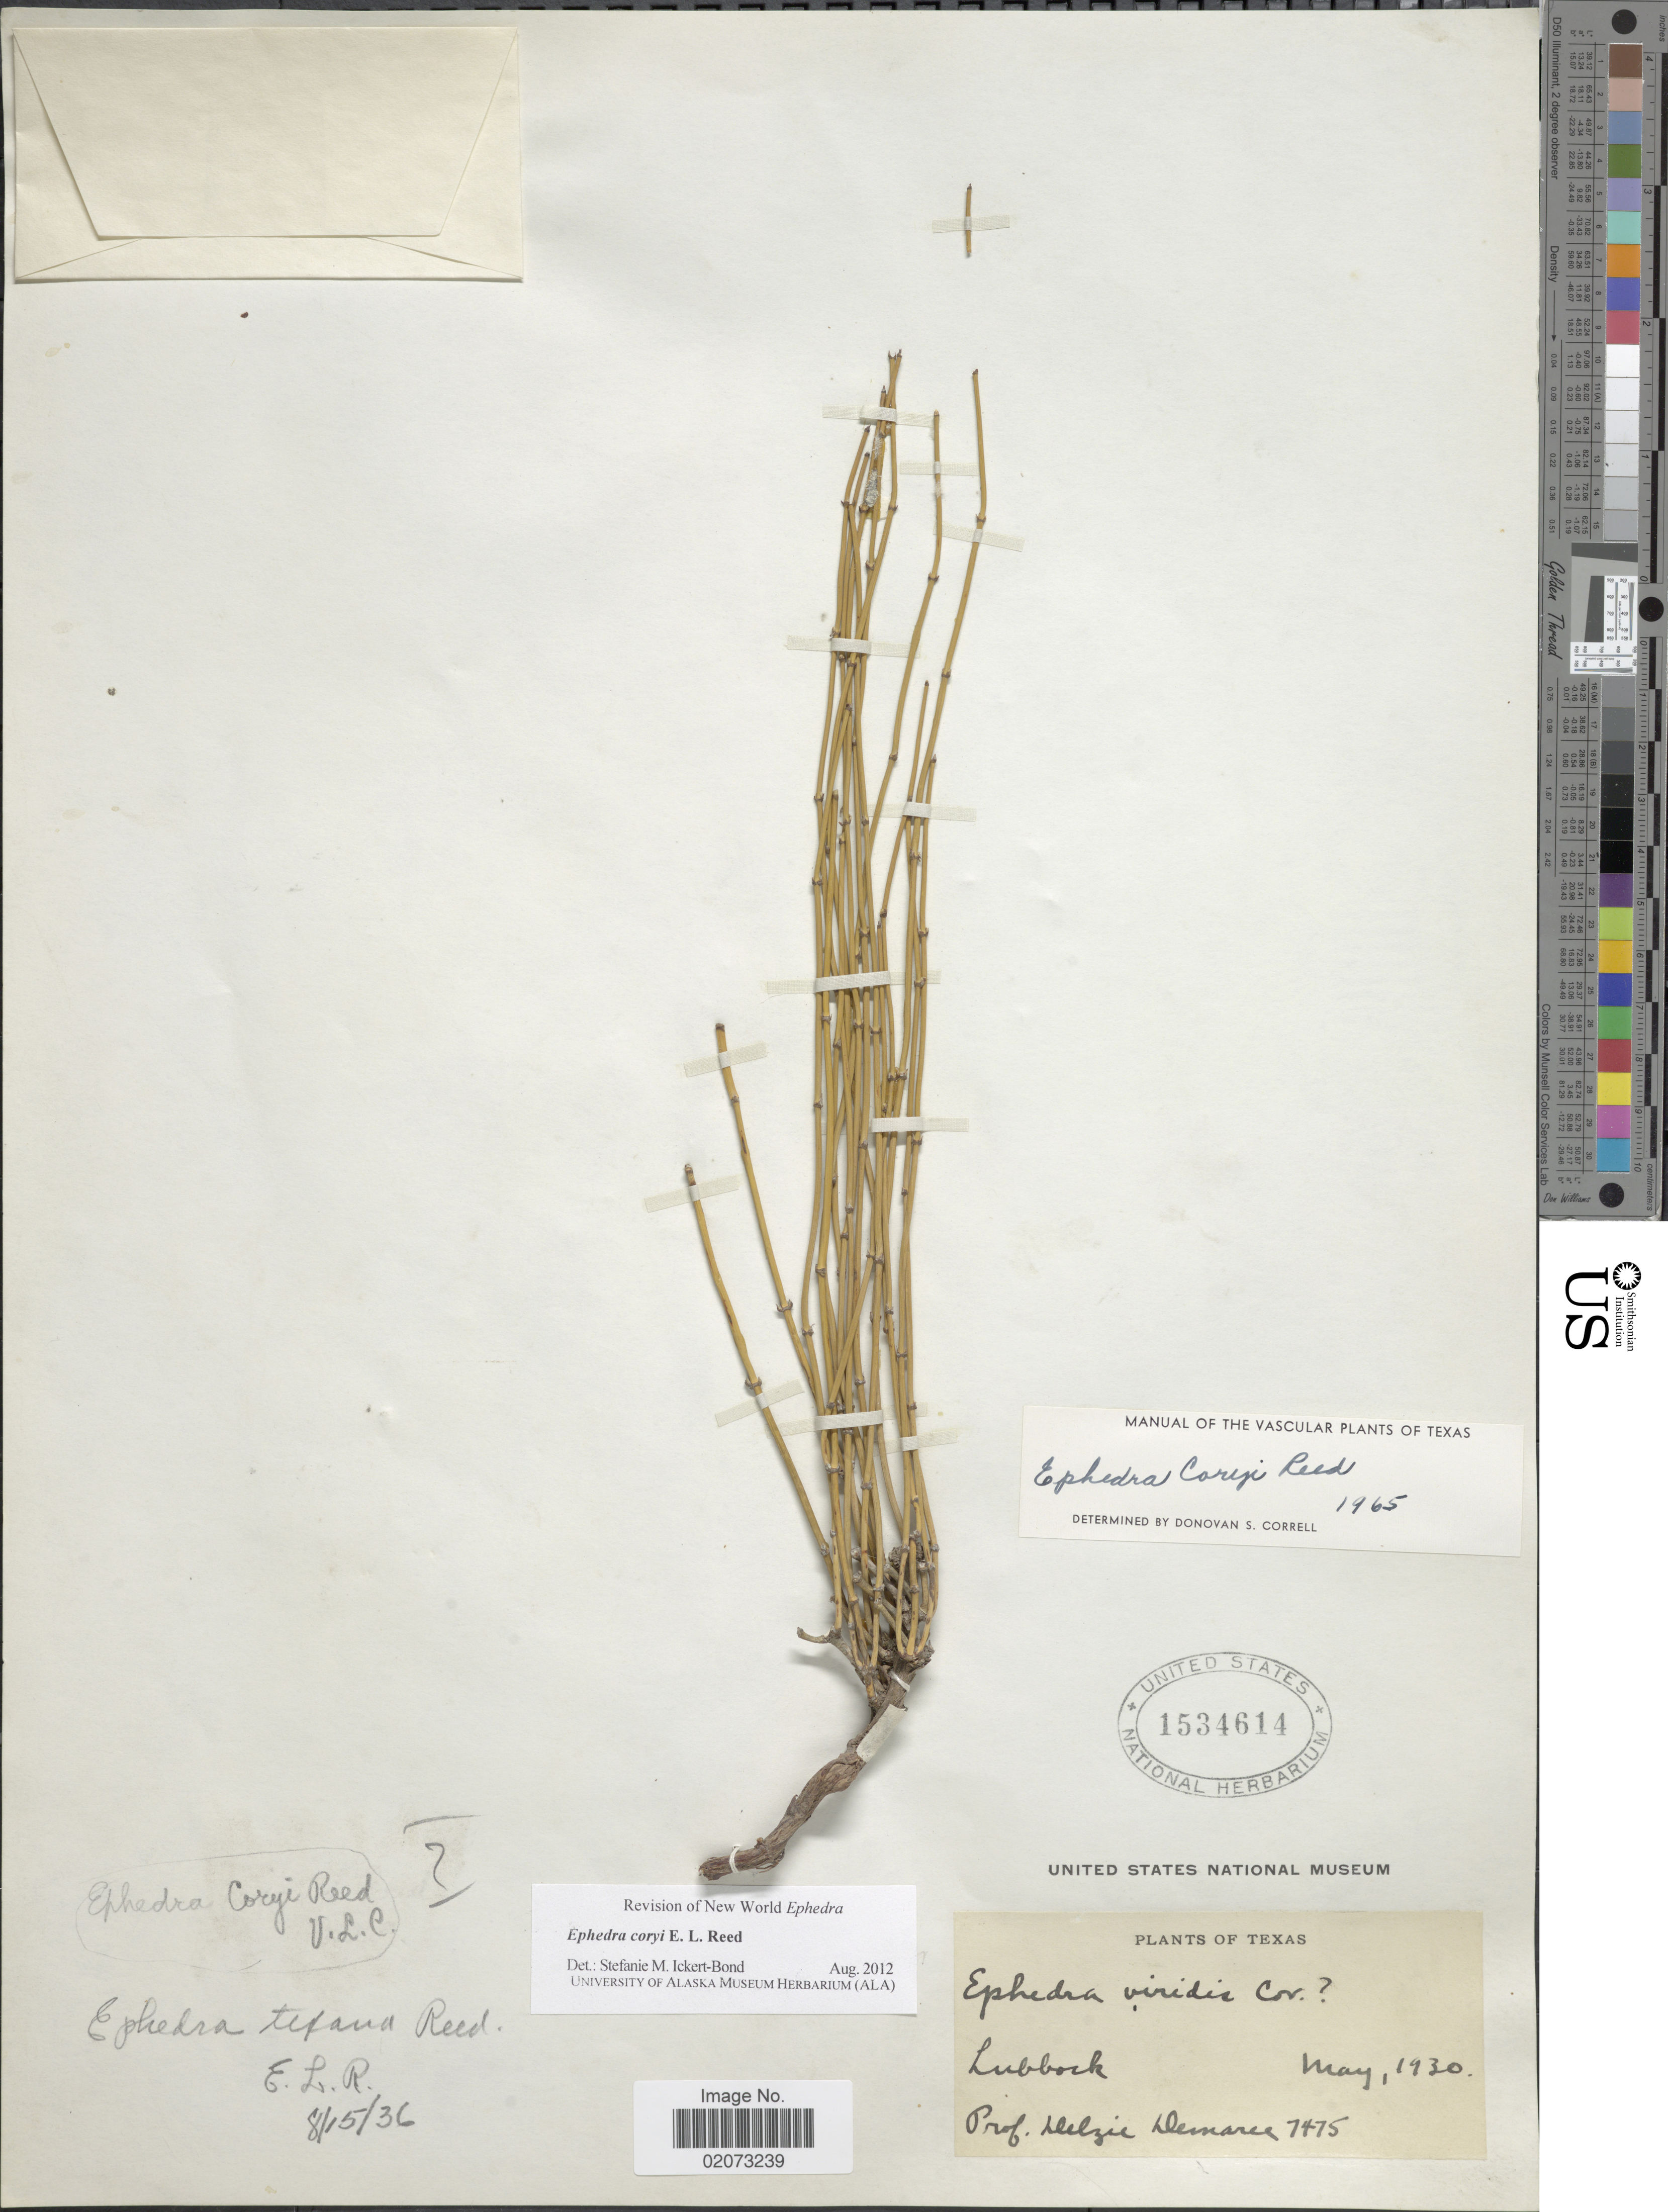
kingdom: Plantae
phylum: Tracheophyta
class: Gnetopsida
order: Ephedrales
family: Ephedraceae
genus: Ephedra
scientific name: Ephedra coryi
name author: E.L. Reed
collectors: D. Demaree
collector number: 7475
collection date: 1930-05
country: United States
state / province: Texas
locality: Lubbock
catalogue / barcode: US 1534614